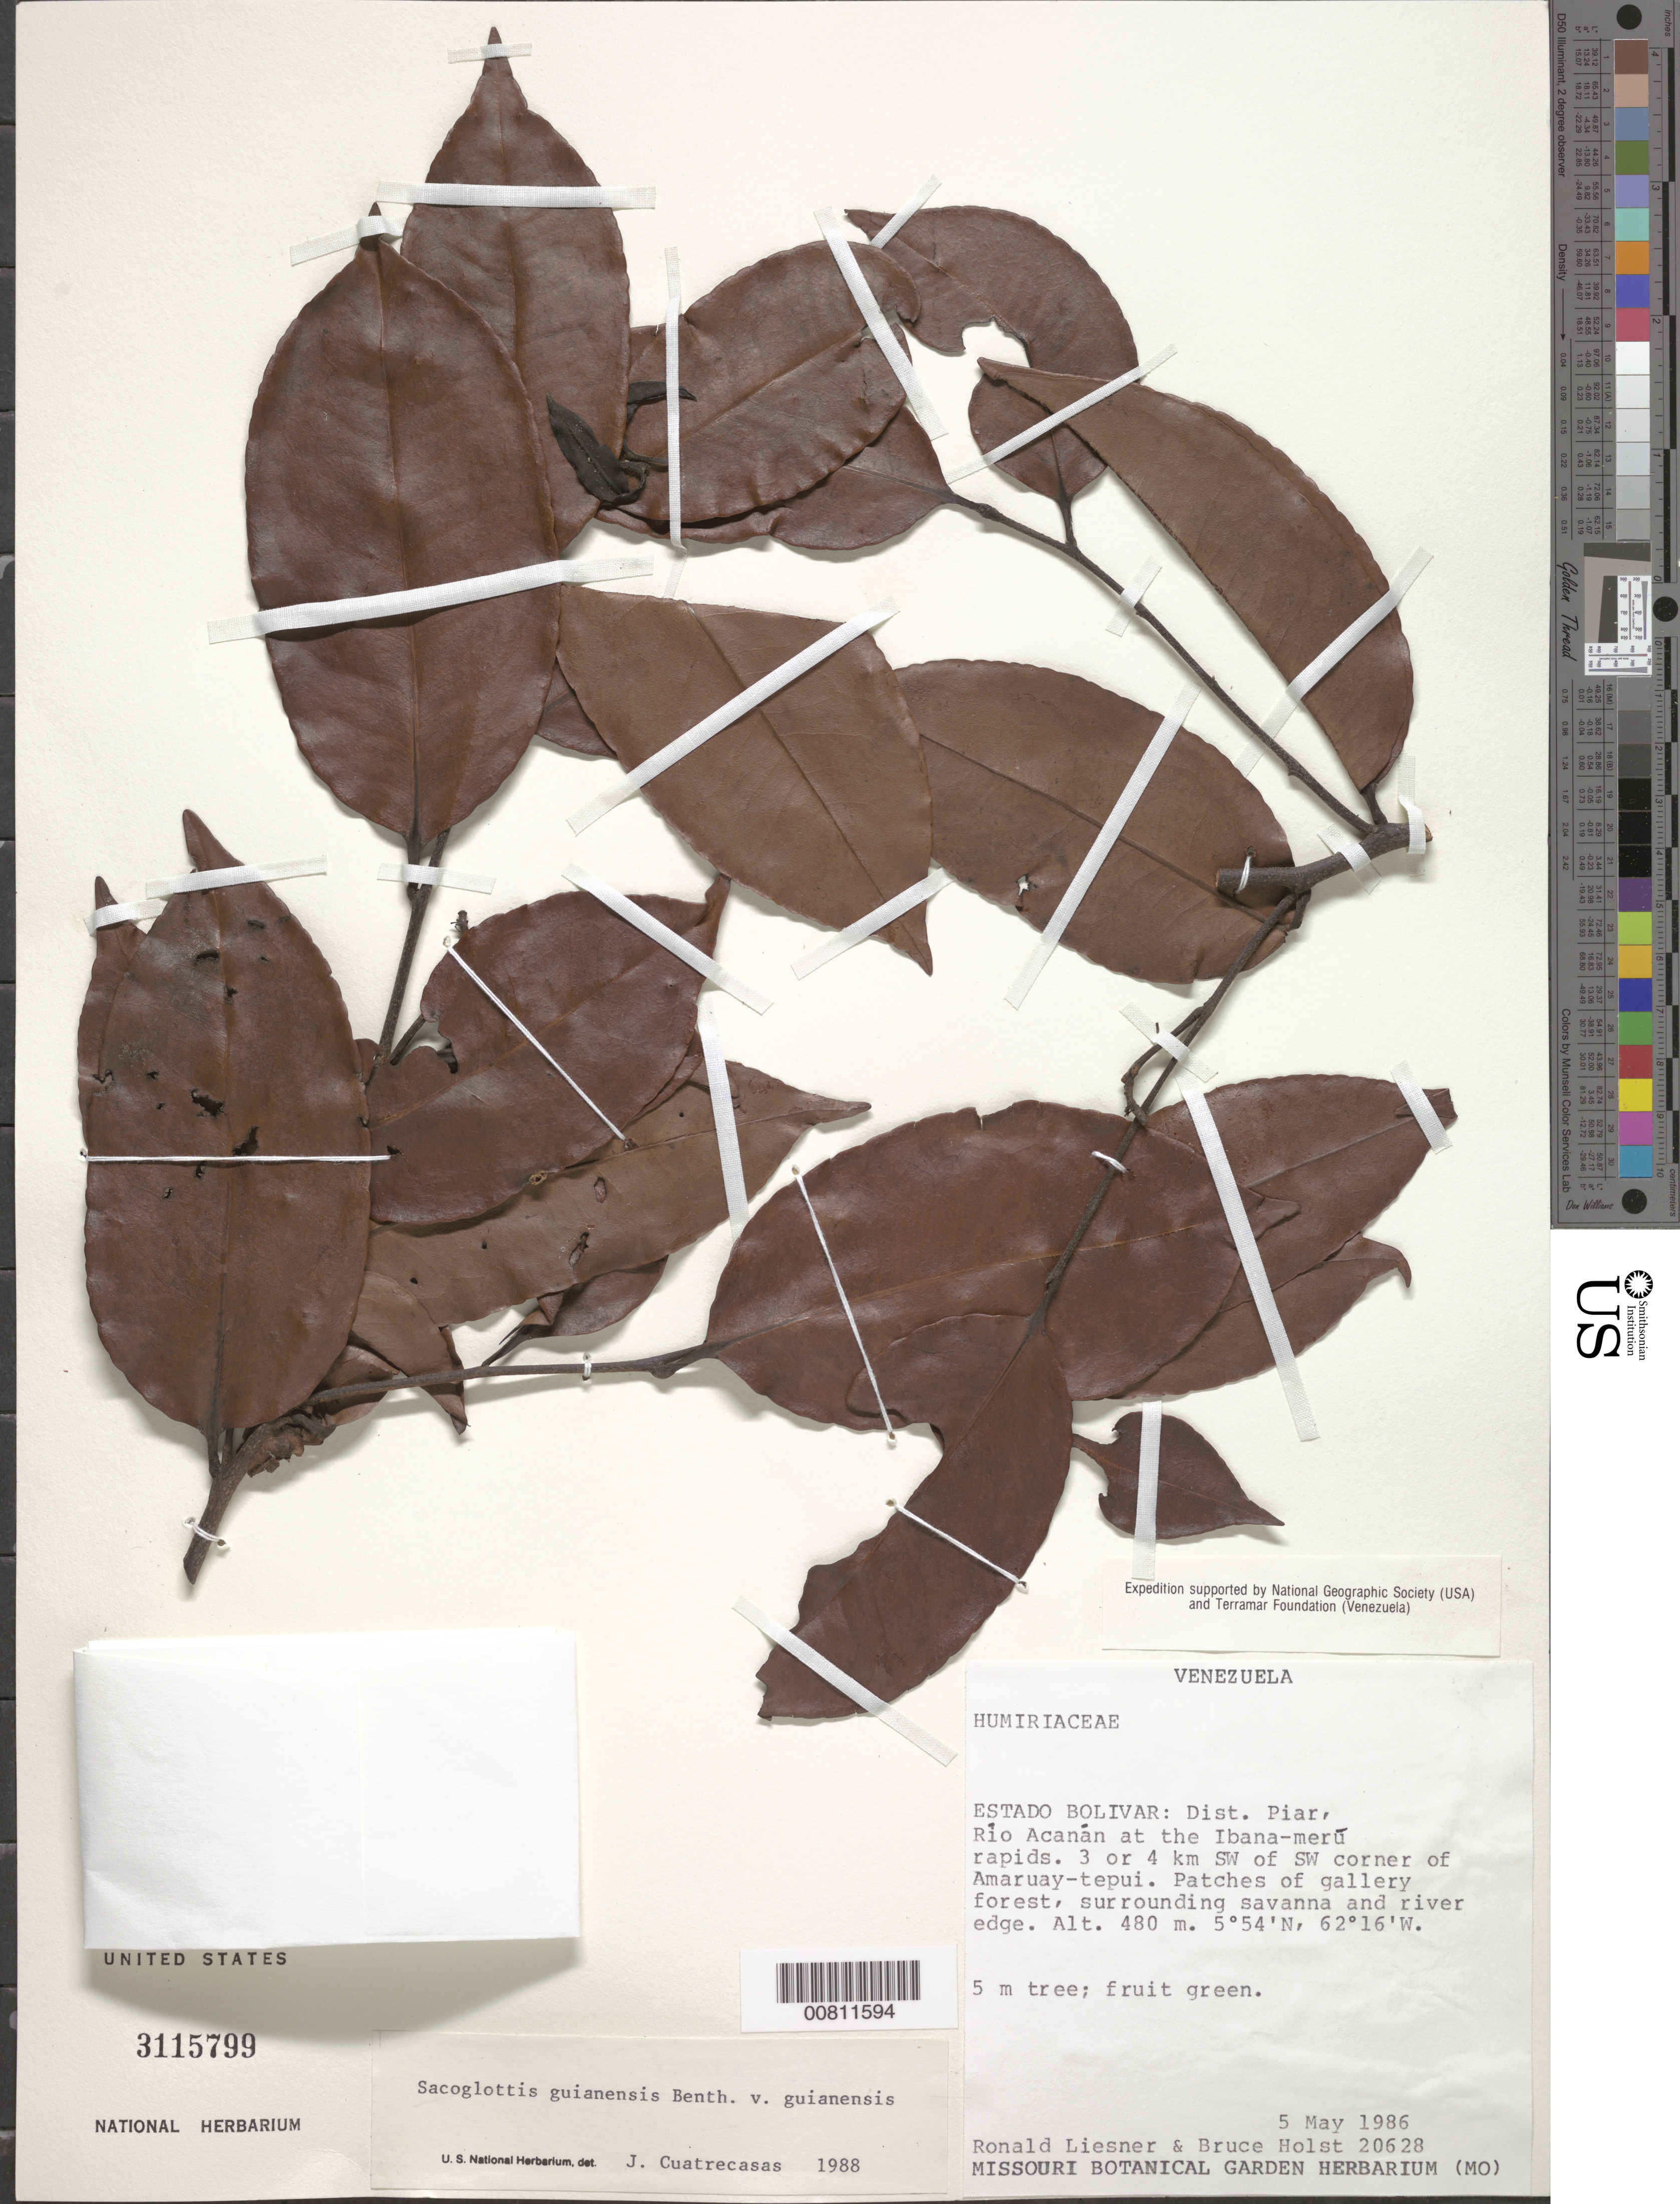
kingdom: Plantae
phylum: Tracheophyta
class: Magnoliopsida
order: Malpighiales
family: Humiriaceae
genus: Sacoglottis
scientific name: Sacoglottis guianensis var. guianensis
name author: Benth.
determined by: Cuatrecasas, J.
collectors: R. L. Liesner & B. Holst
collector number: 20628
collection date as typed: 5-May-86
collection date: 1986-05-05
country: Venezuela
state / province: Bolívar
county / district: Piar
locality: Río Acaná at Ibana-merú rapids, 3-4 km SW of Amaruay-tepuí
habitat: Patches of gallery forest, surrounding savanna and river edge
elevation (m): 480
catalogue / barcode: US 3115799